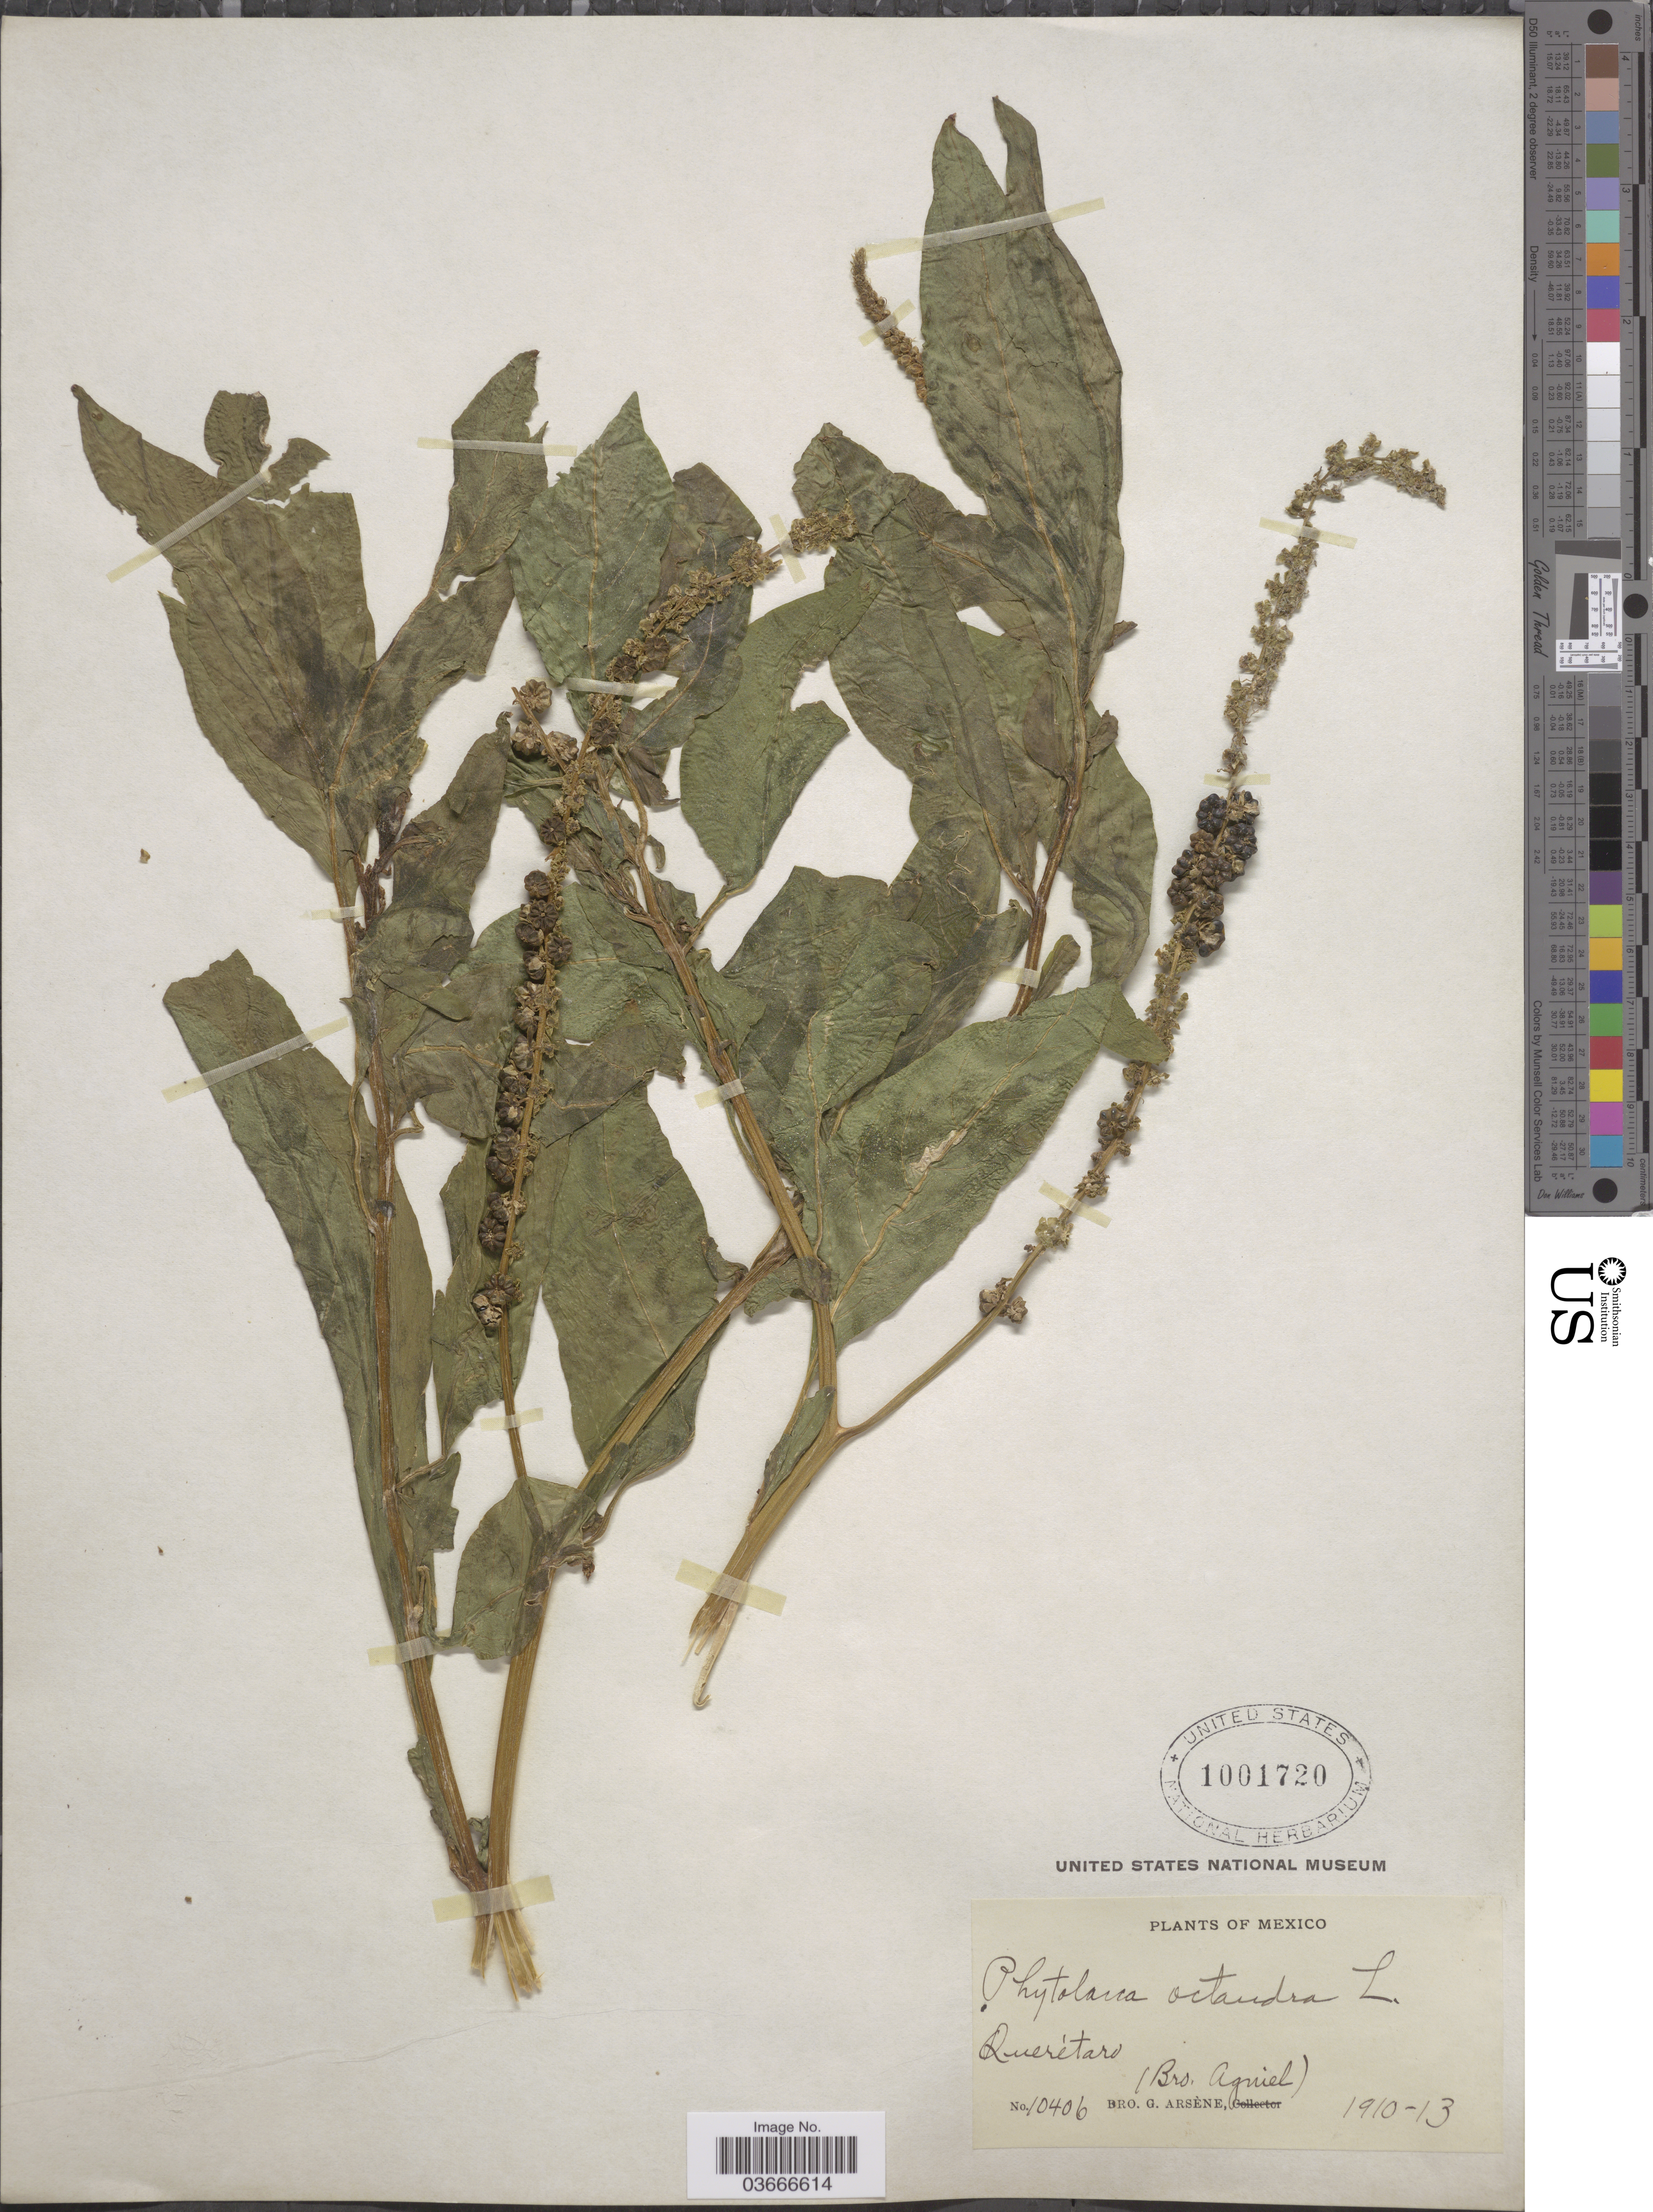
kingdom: Plantae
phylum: Tracheophyta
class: Magnoliopsida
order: Caryophyllales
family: Phytolaccaceae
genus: Phytolacca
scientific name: Phytolacca octandra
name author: L.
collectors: Bro. G. Arsène & Bro. Agniel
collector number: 10406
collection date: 1910/1913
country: Mexico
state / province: Querétaro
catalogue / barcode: US 1001720